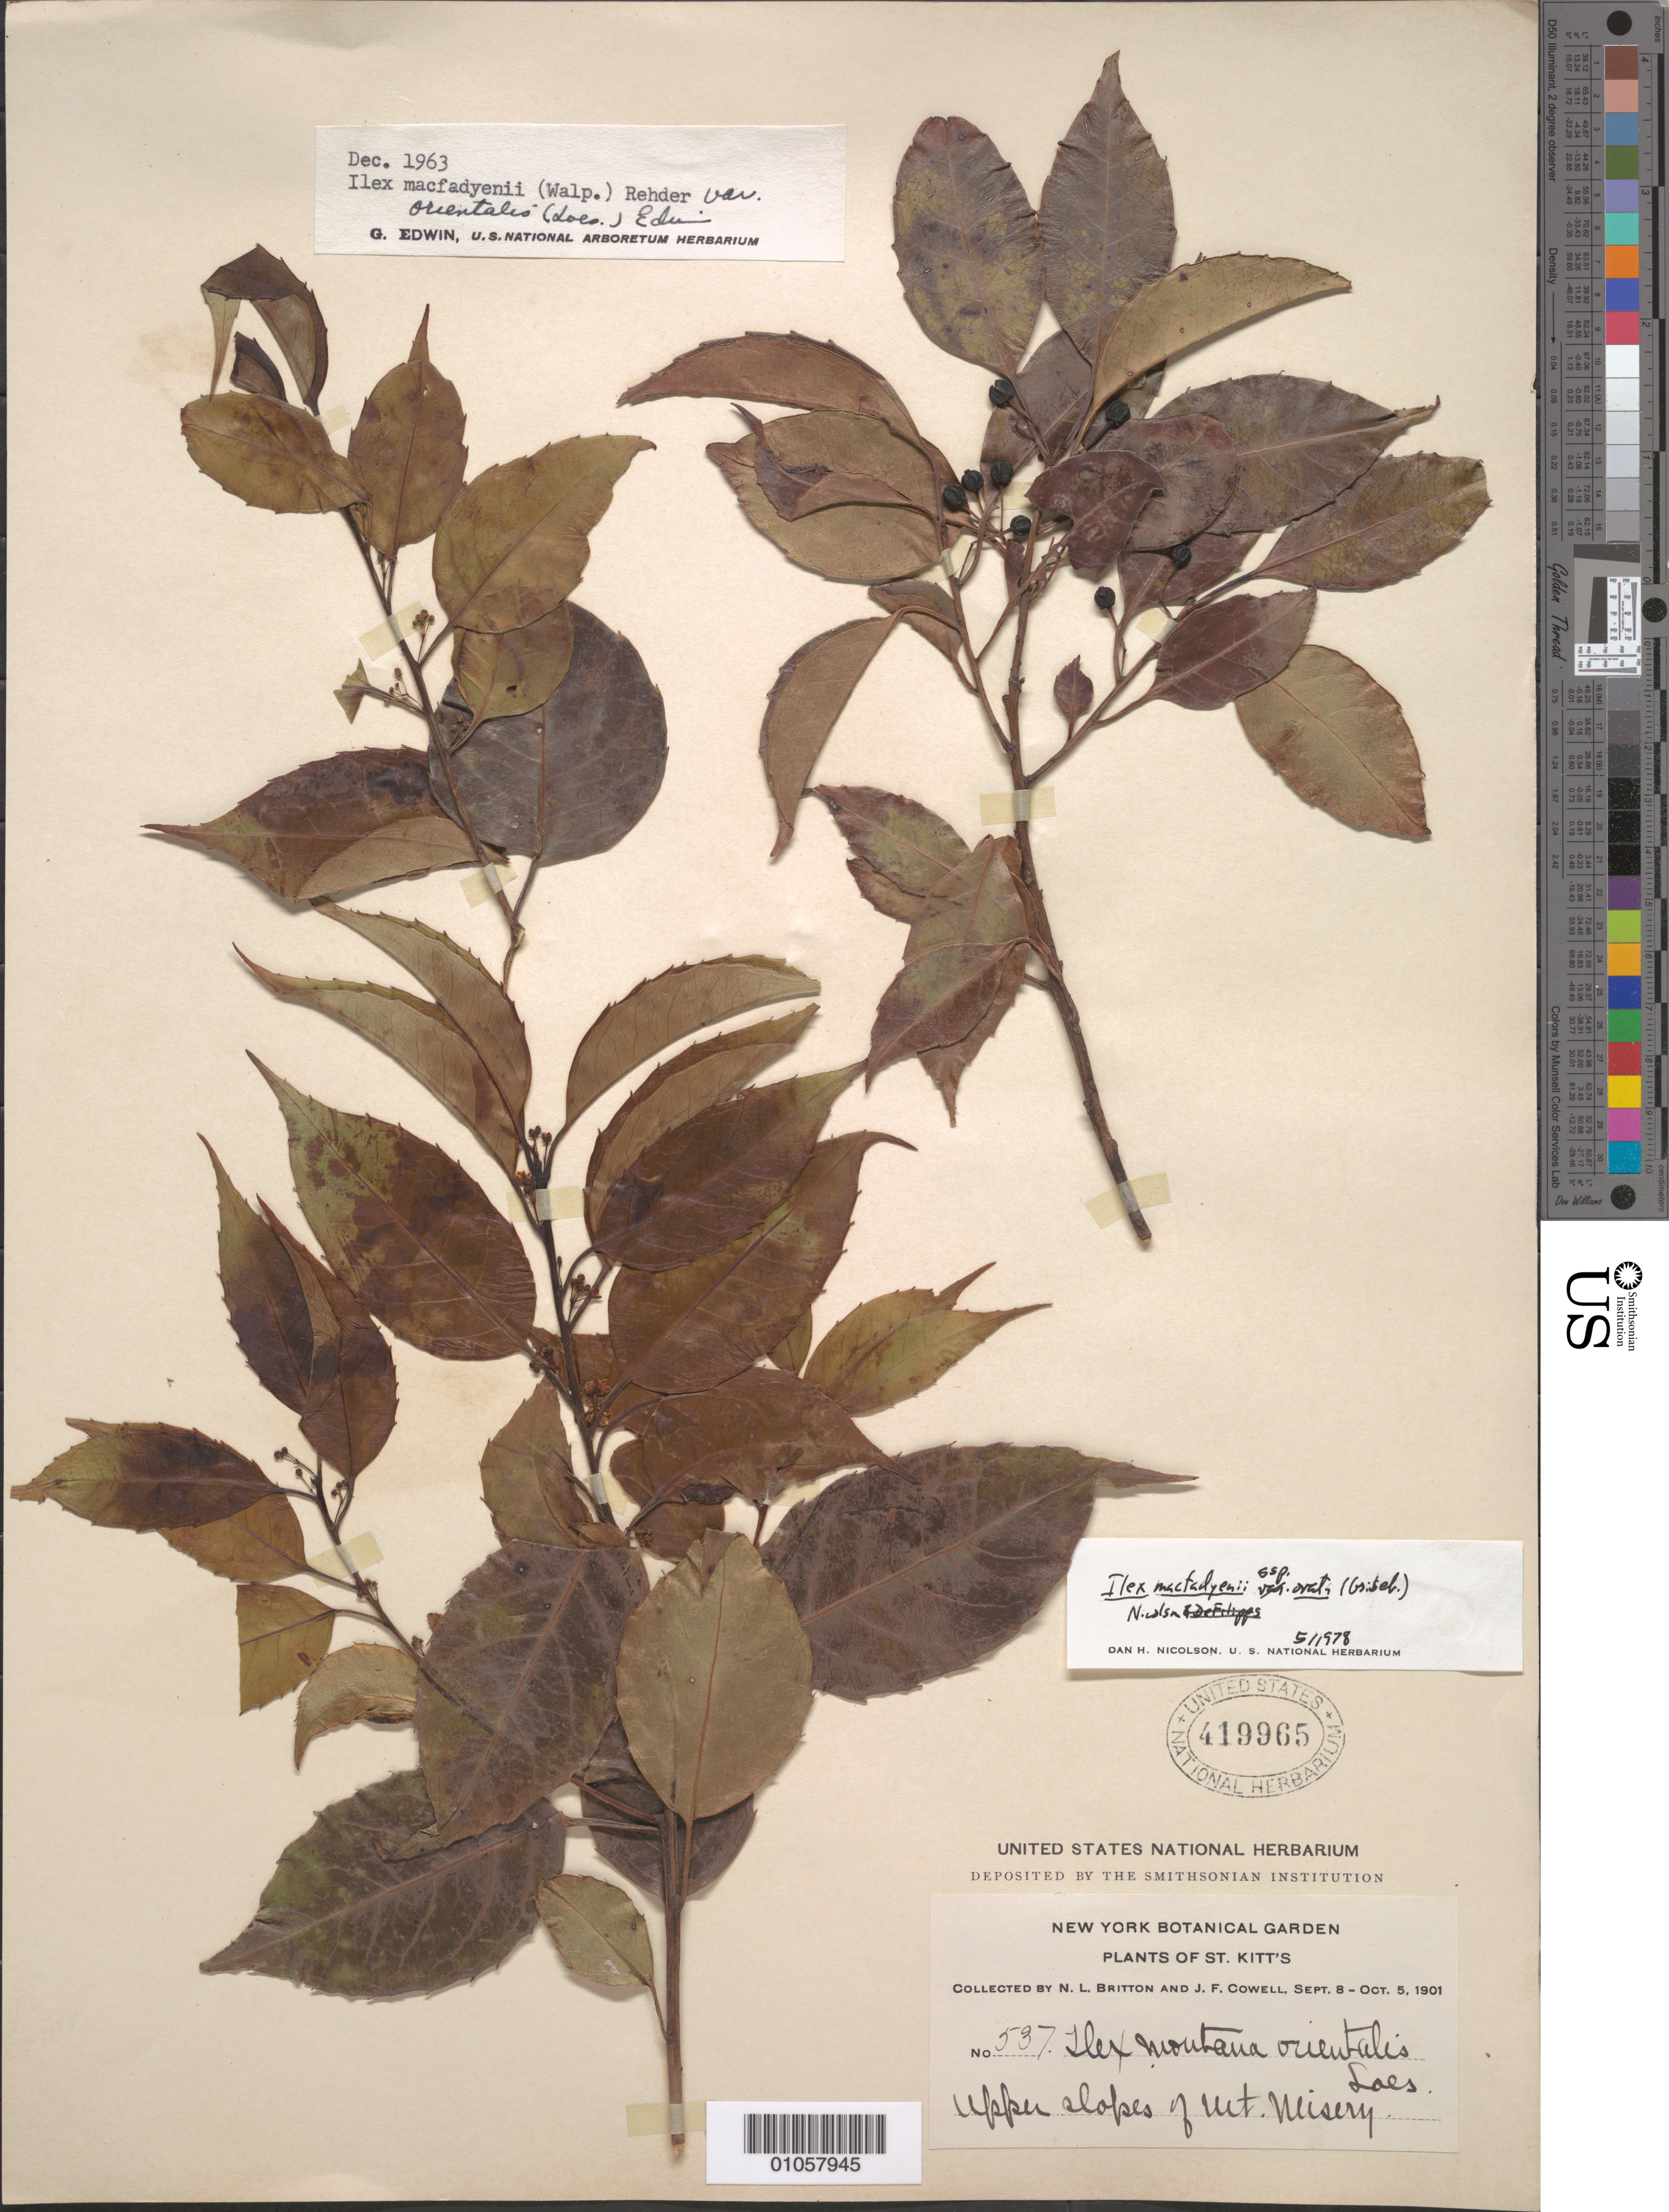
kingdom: Plantae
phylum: Tracheophyta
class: Magnoliopsida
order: Aquifoliales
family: Aquifoliaceae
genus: Ilex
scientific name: Ilex macfaydenii subsp. ovata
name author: (Griseb.) Nicolson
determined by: Nicolson, Dan H.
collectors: N. Britton & J. F. Cowell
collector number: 537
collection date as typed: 08 Sep 1901 to 05 Oct 1901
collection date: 1901-09-08/1901-10-05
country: St. Christopher-Nevis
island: St. Christopher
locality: Mt. Misery, upper slopes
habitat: Upper slopes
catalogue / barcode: US 419965